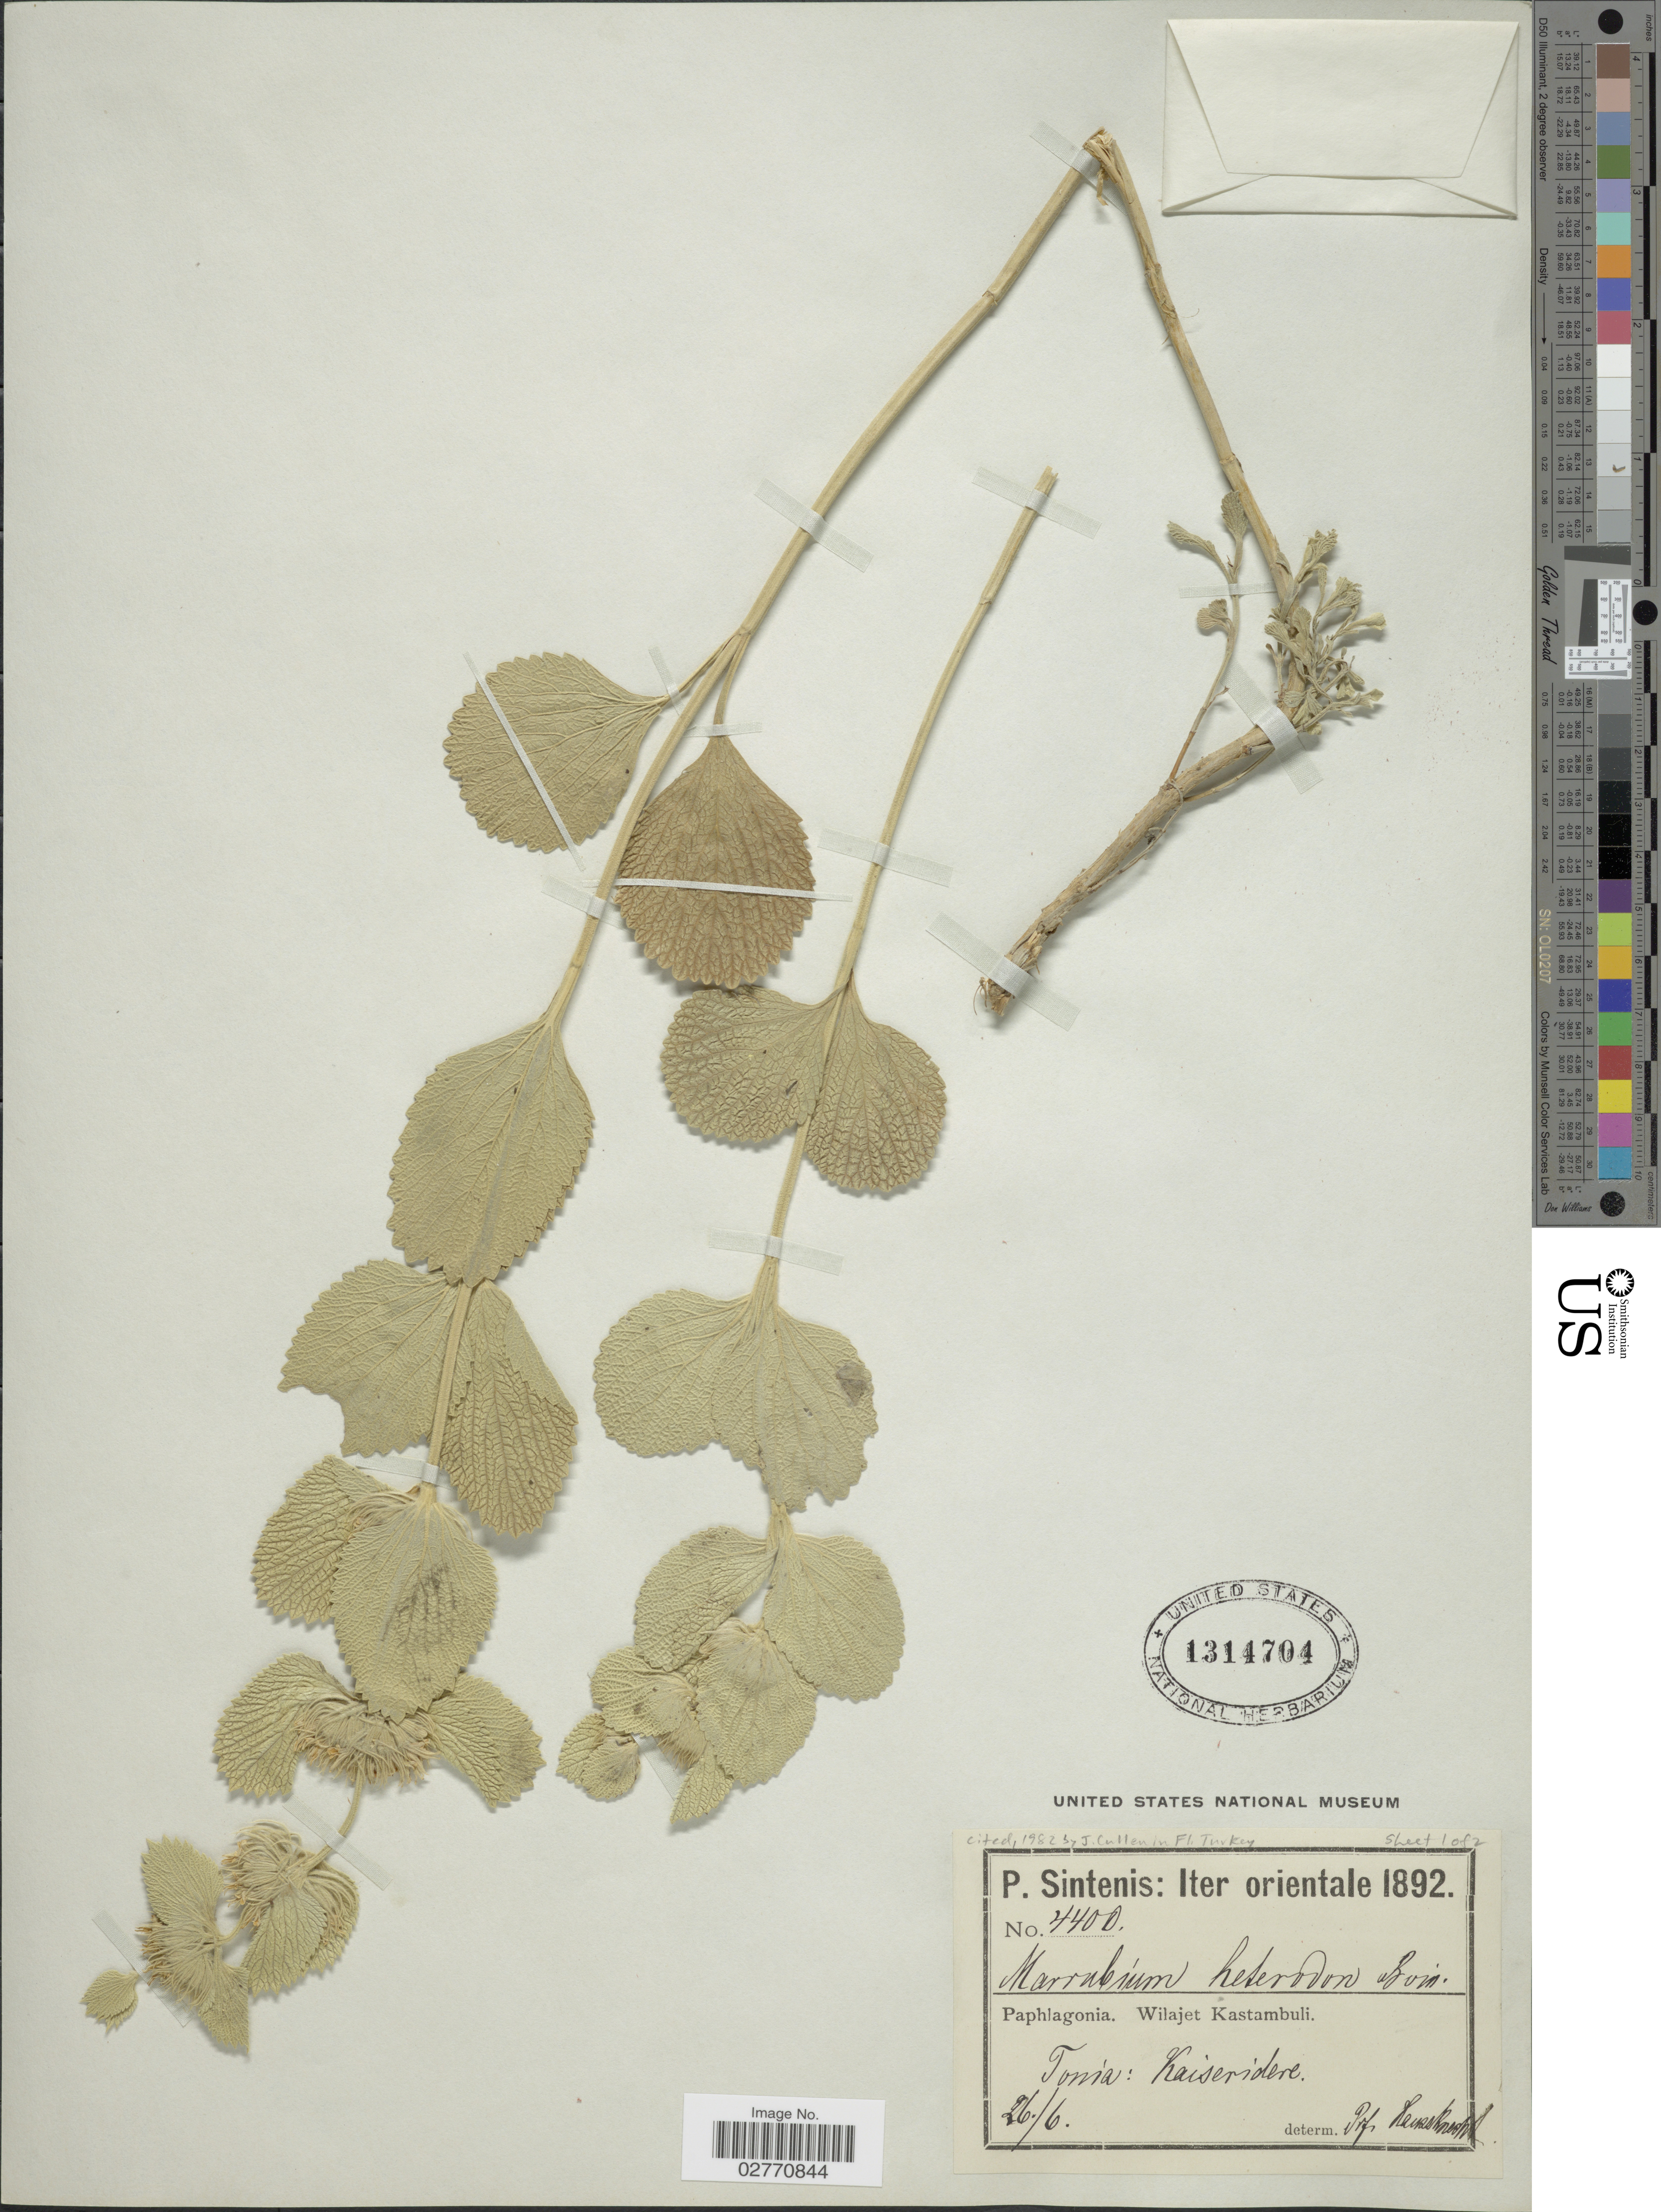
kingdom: Plantae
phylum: Tracheophyta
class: Magnoliopsida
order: Lamiales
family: Lamiaceae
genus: Marrubium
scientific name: Marrubium heterodon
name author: (Benth.) Boiss. & Balansa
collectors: P. Sintenis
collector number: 4400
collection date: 1892-06-26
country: Turkey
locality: Paphlagonia. Wilajet Kastambuli. Tossia: Kaiseridere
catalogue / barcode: US 1314704